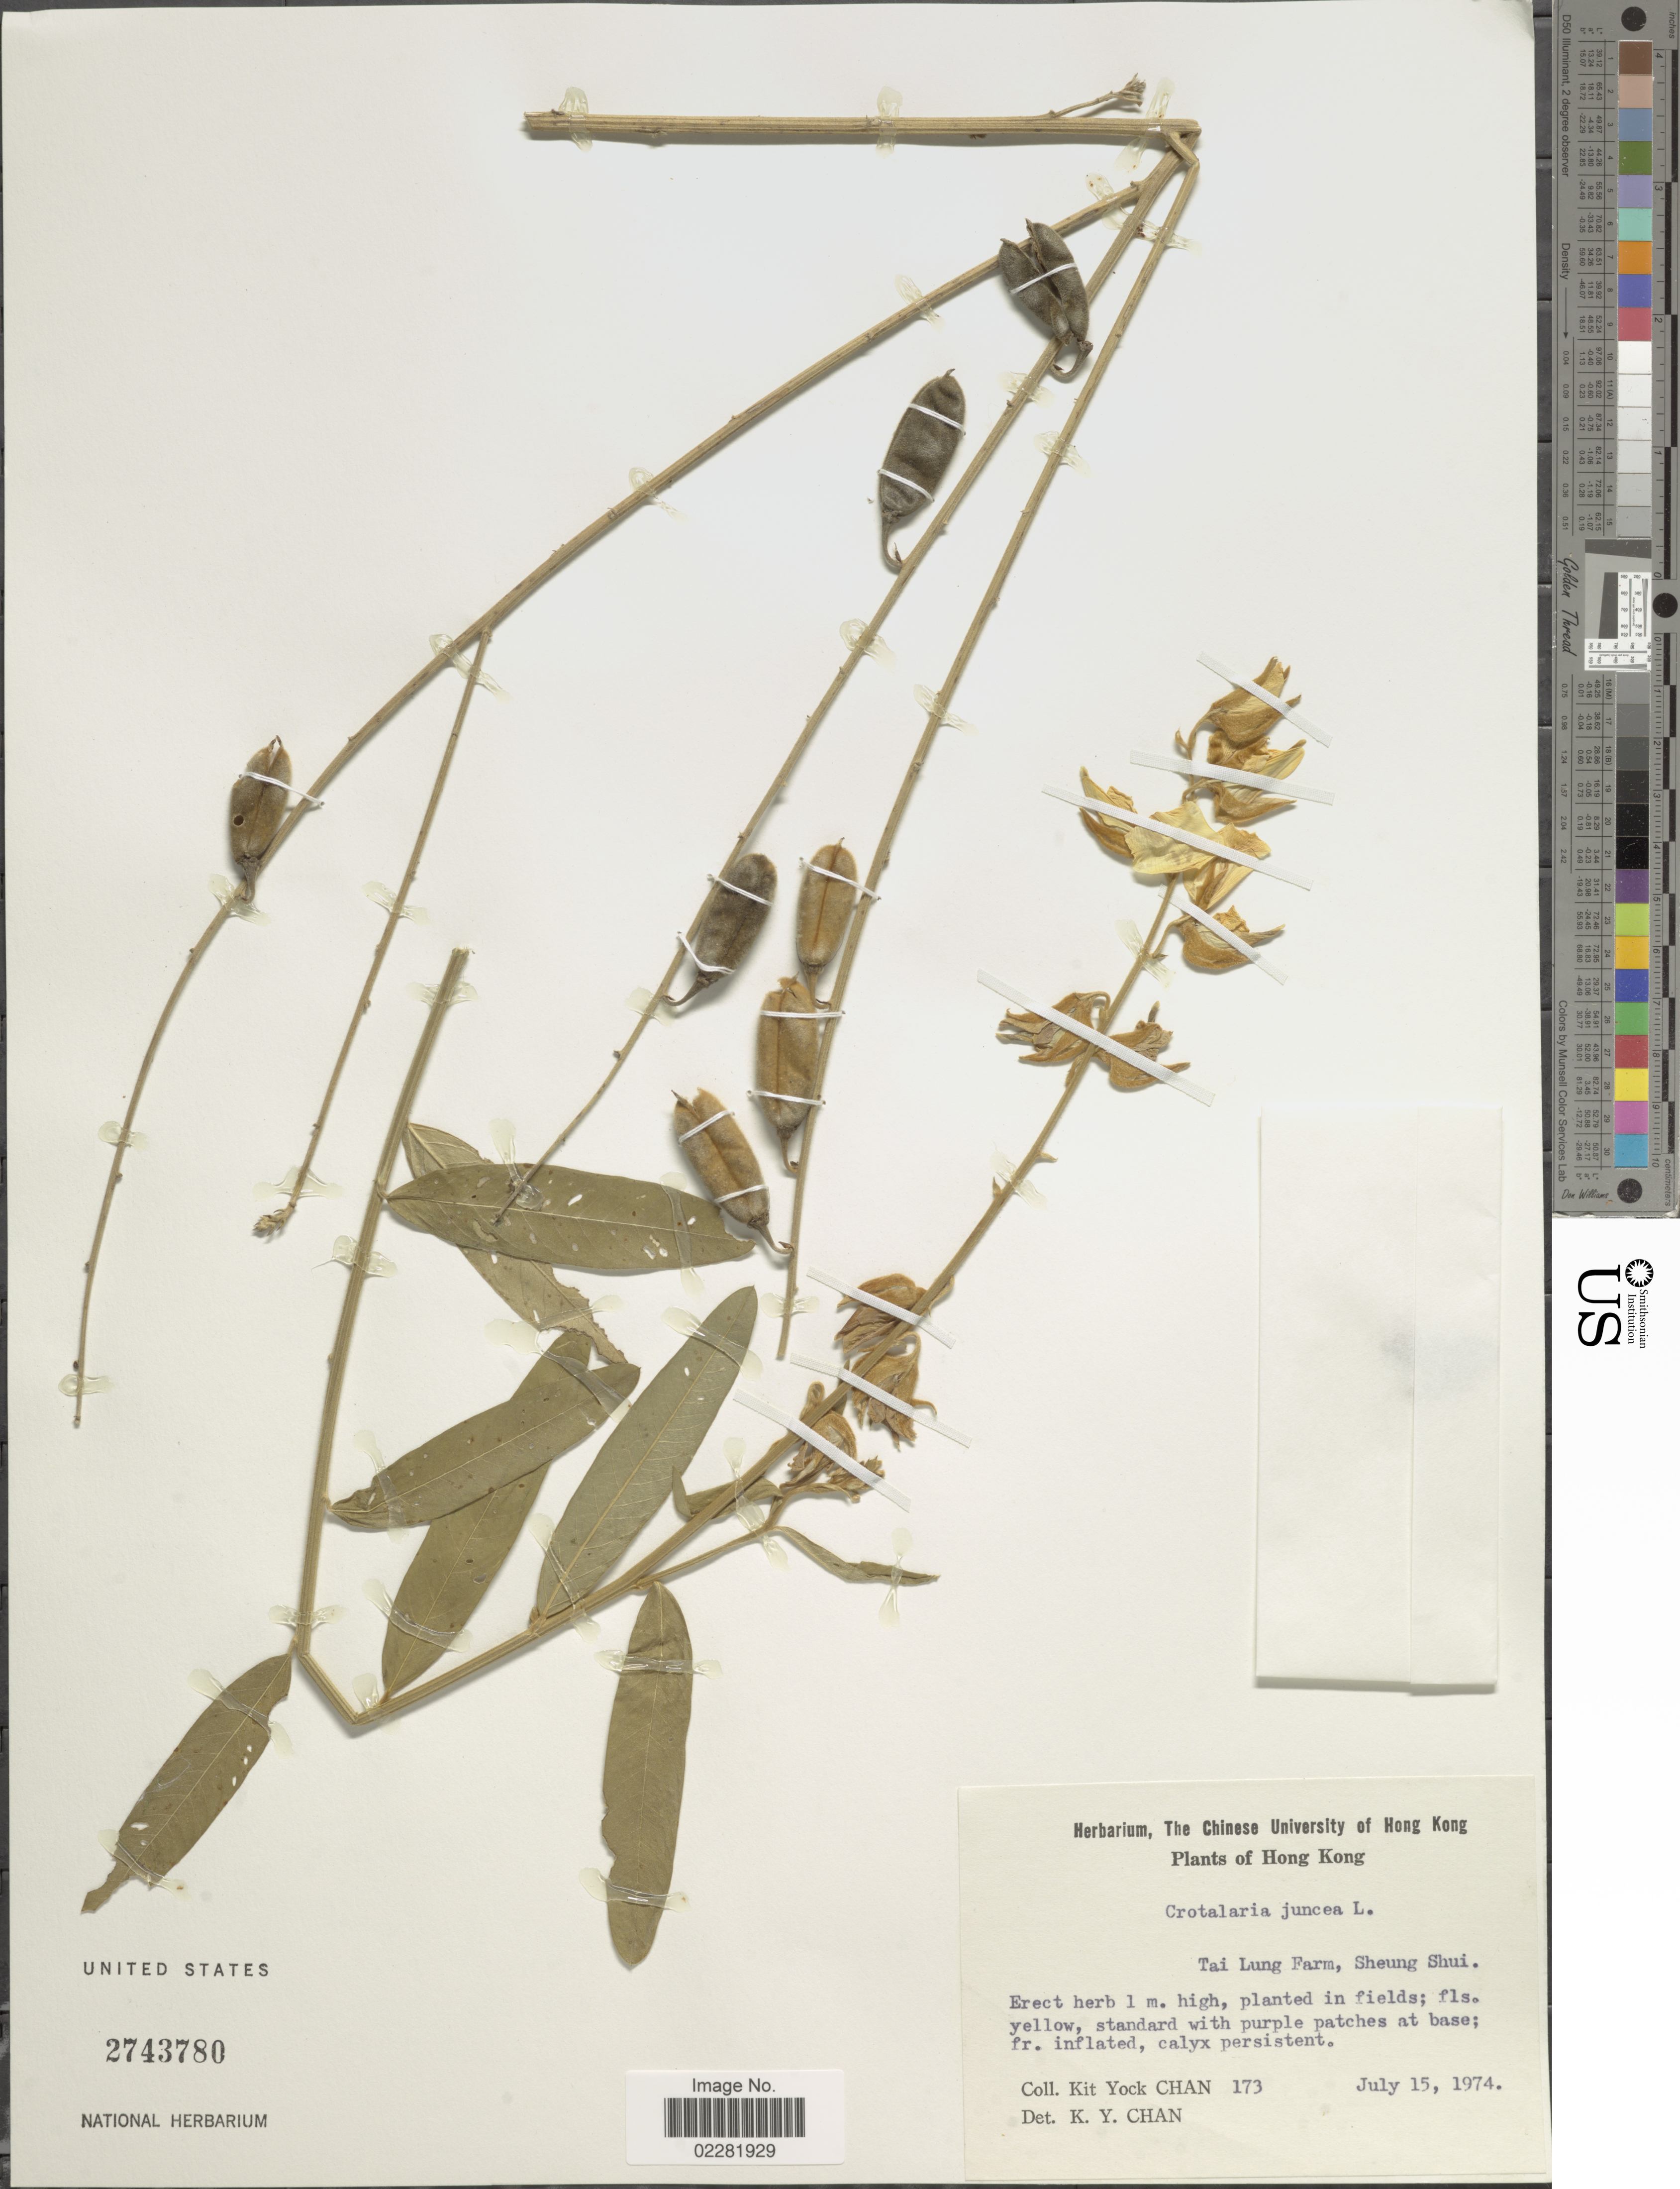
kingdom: Plantae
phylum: Tracheophyta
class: Magnoliopsida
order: Fabales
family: Fabaceae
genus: Crotalaria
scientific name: Crotalaria juncea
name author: L.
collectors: K. Chan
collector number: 173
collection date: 1974-07-15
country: China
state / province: Hong Kong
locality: Tai Lung Farm, Sheung Shui.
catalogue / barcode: US 2743780